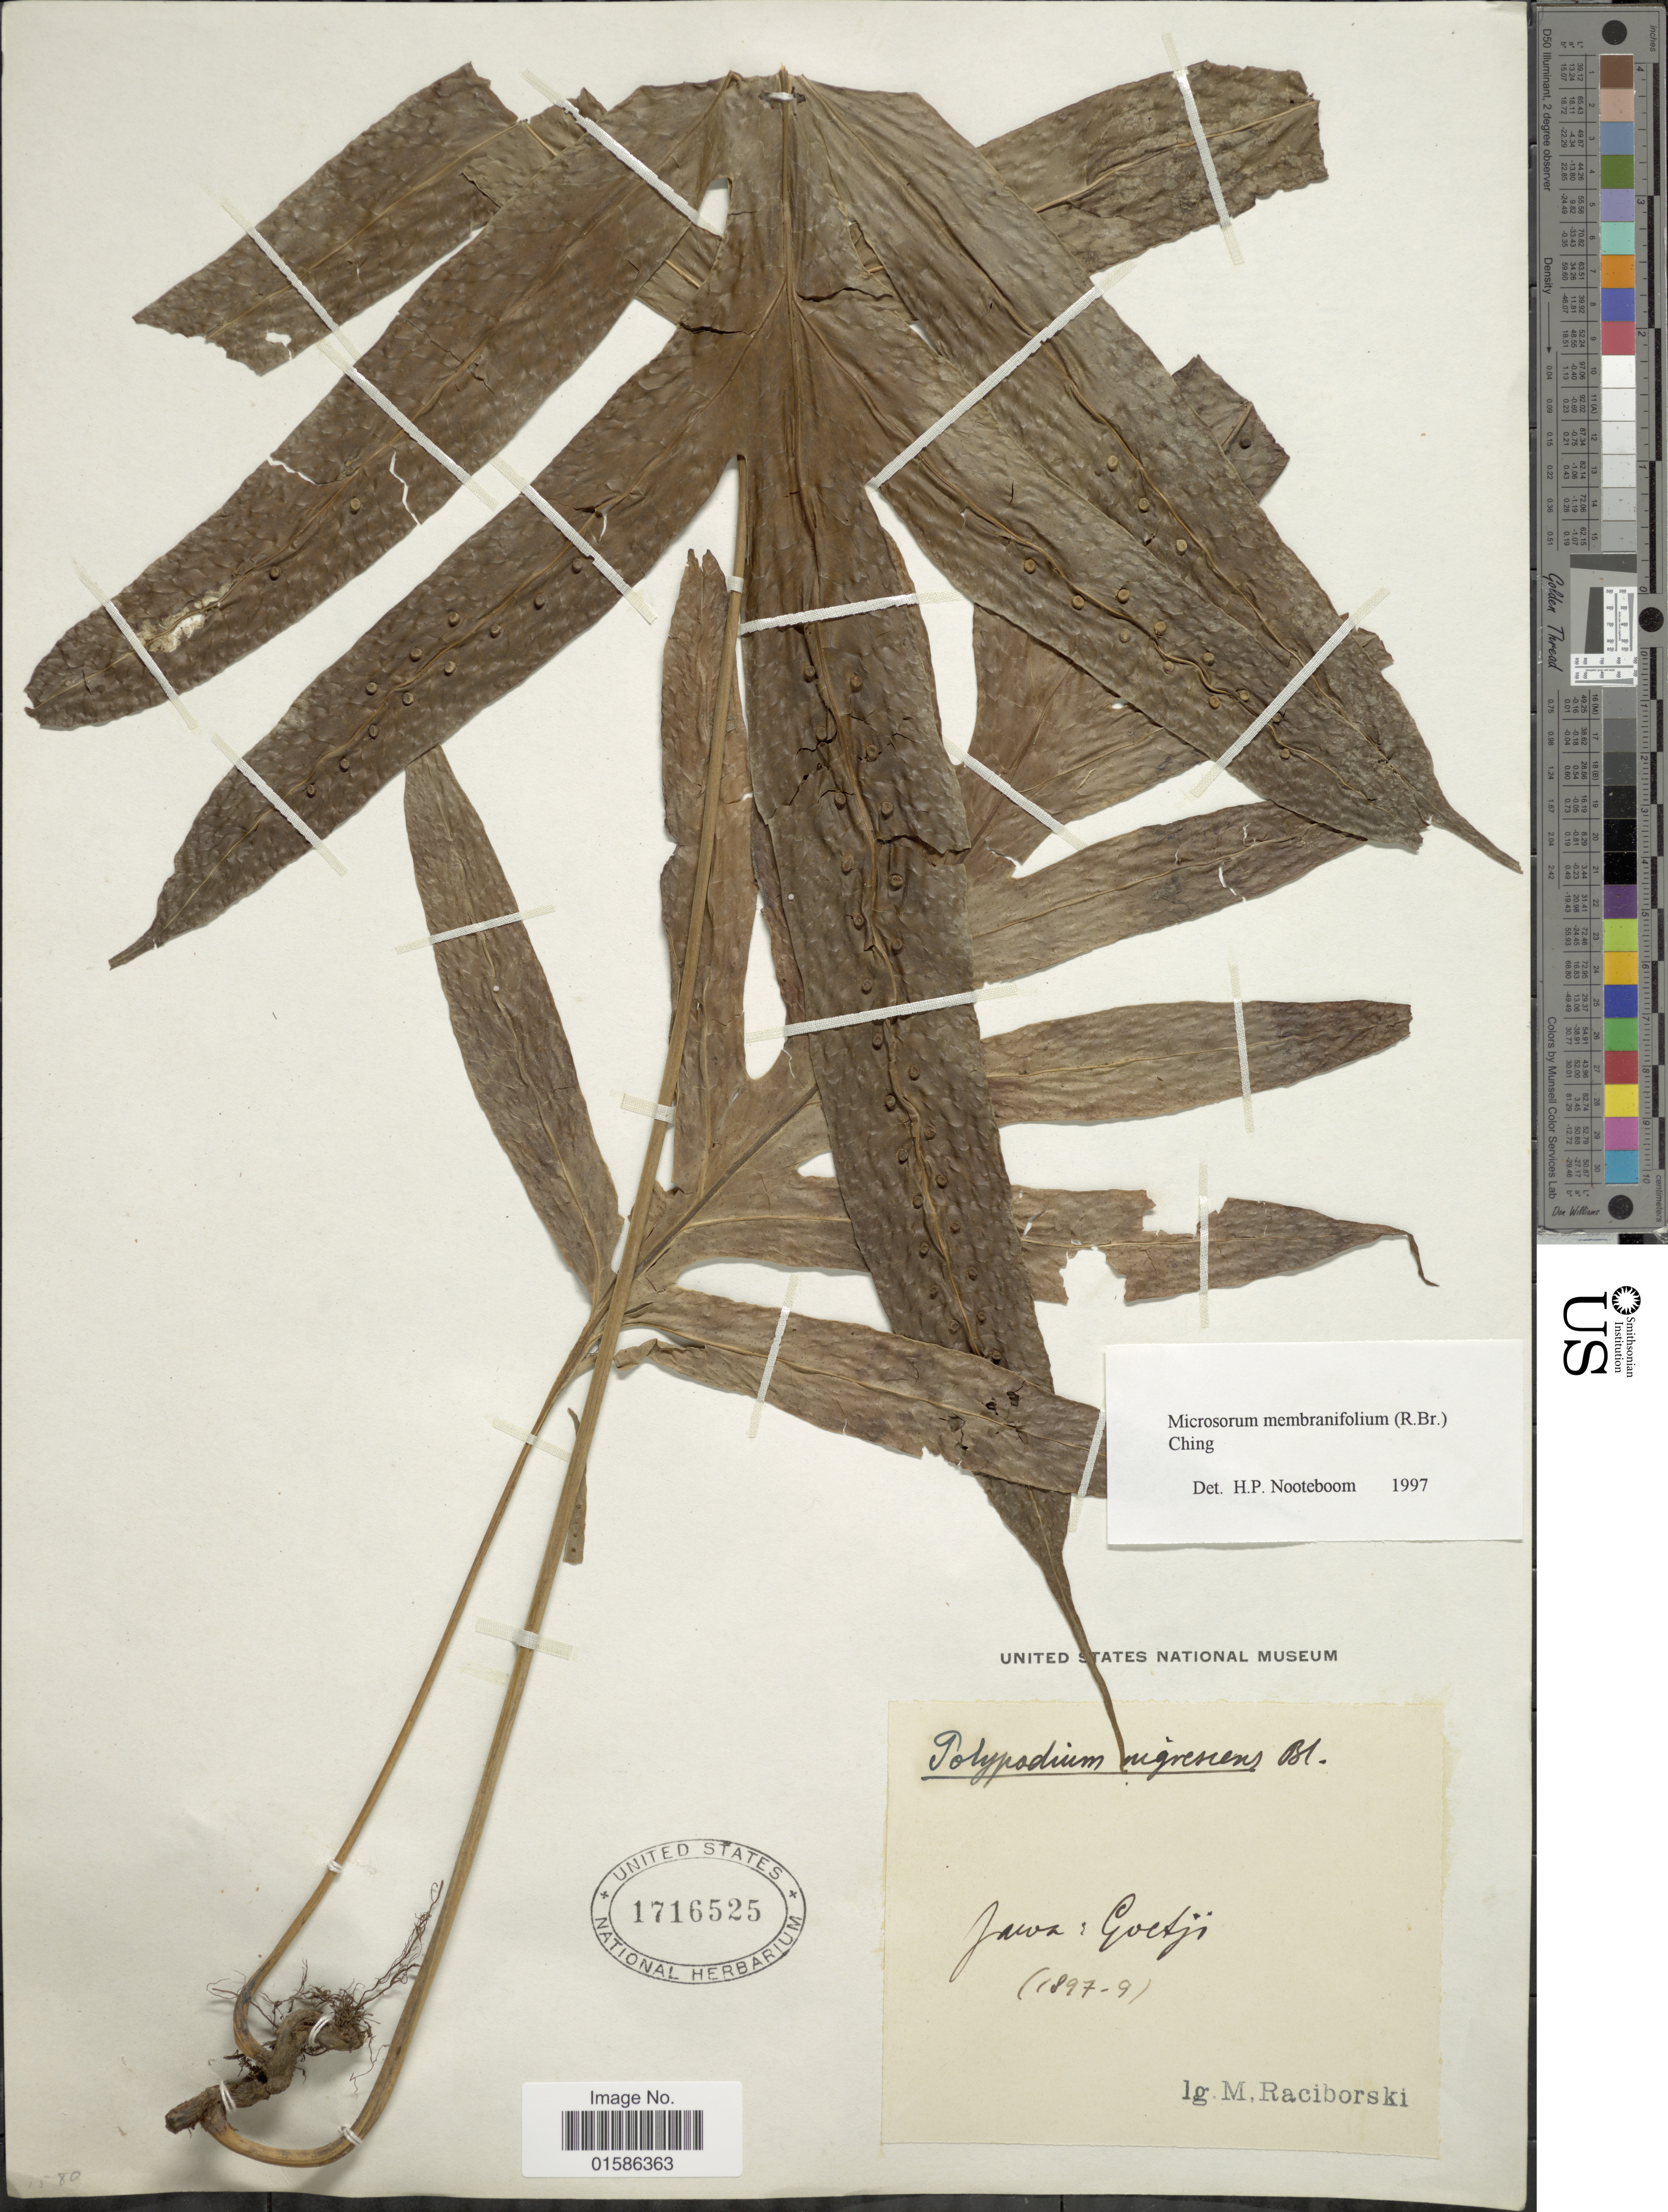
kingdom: Plantae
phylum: Tracheophyta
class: Polypodiopsida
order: Polypodiales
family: Polypodiaceae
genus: Microsorum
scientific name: Microsorum membranifolium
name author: (R. Br.) Ching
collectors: M. Raciborski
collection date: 1879/1899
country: Indonesia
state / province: Java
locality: Goetji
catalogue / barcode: US 1716525